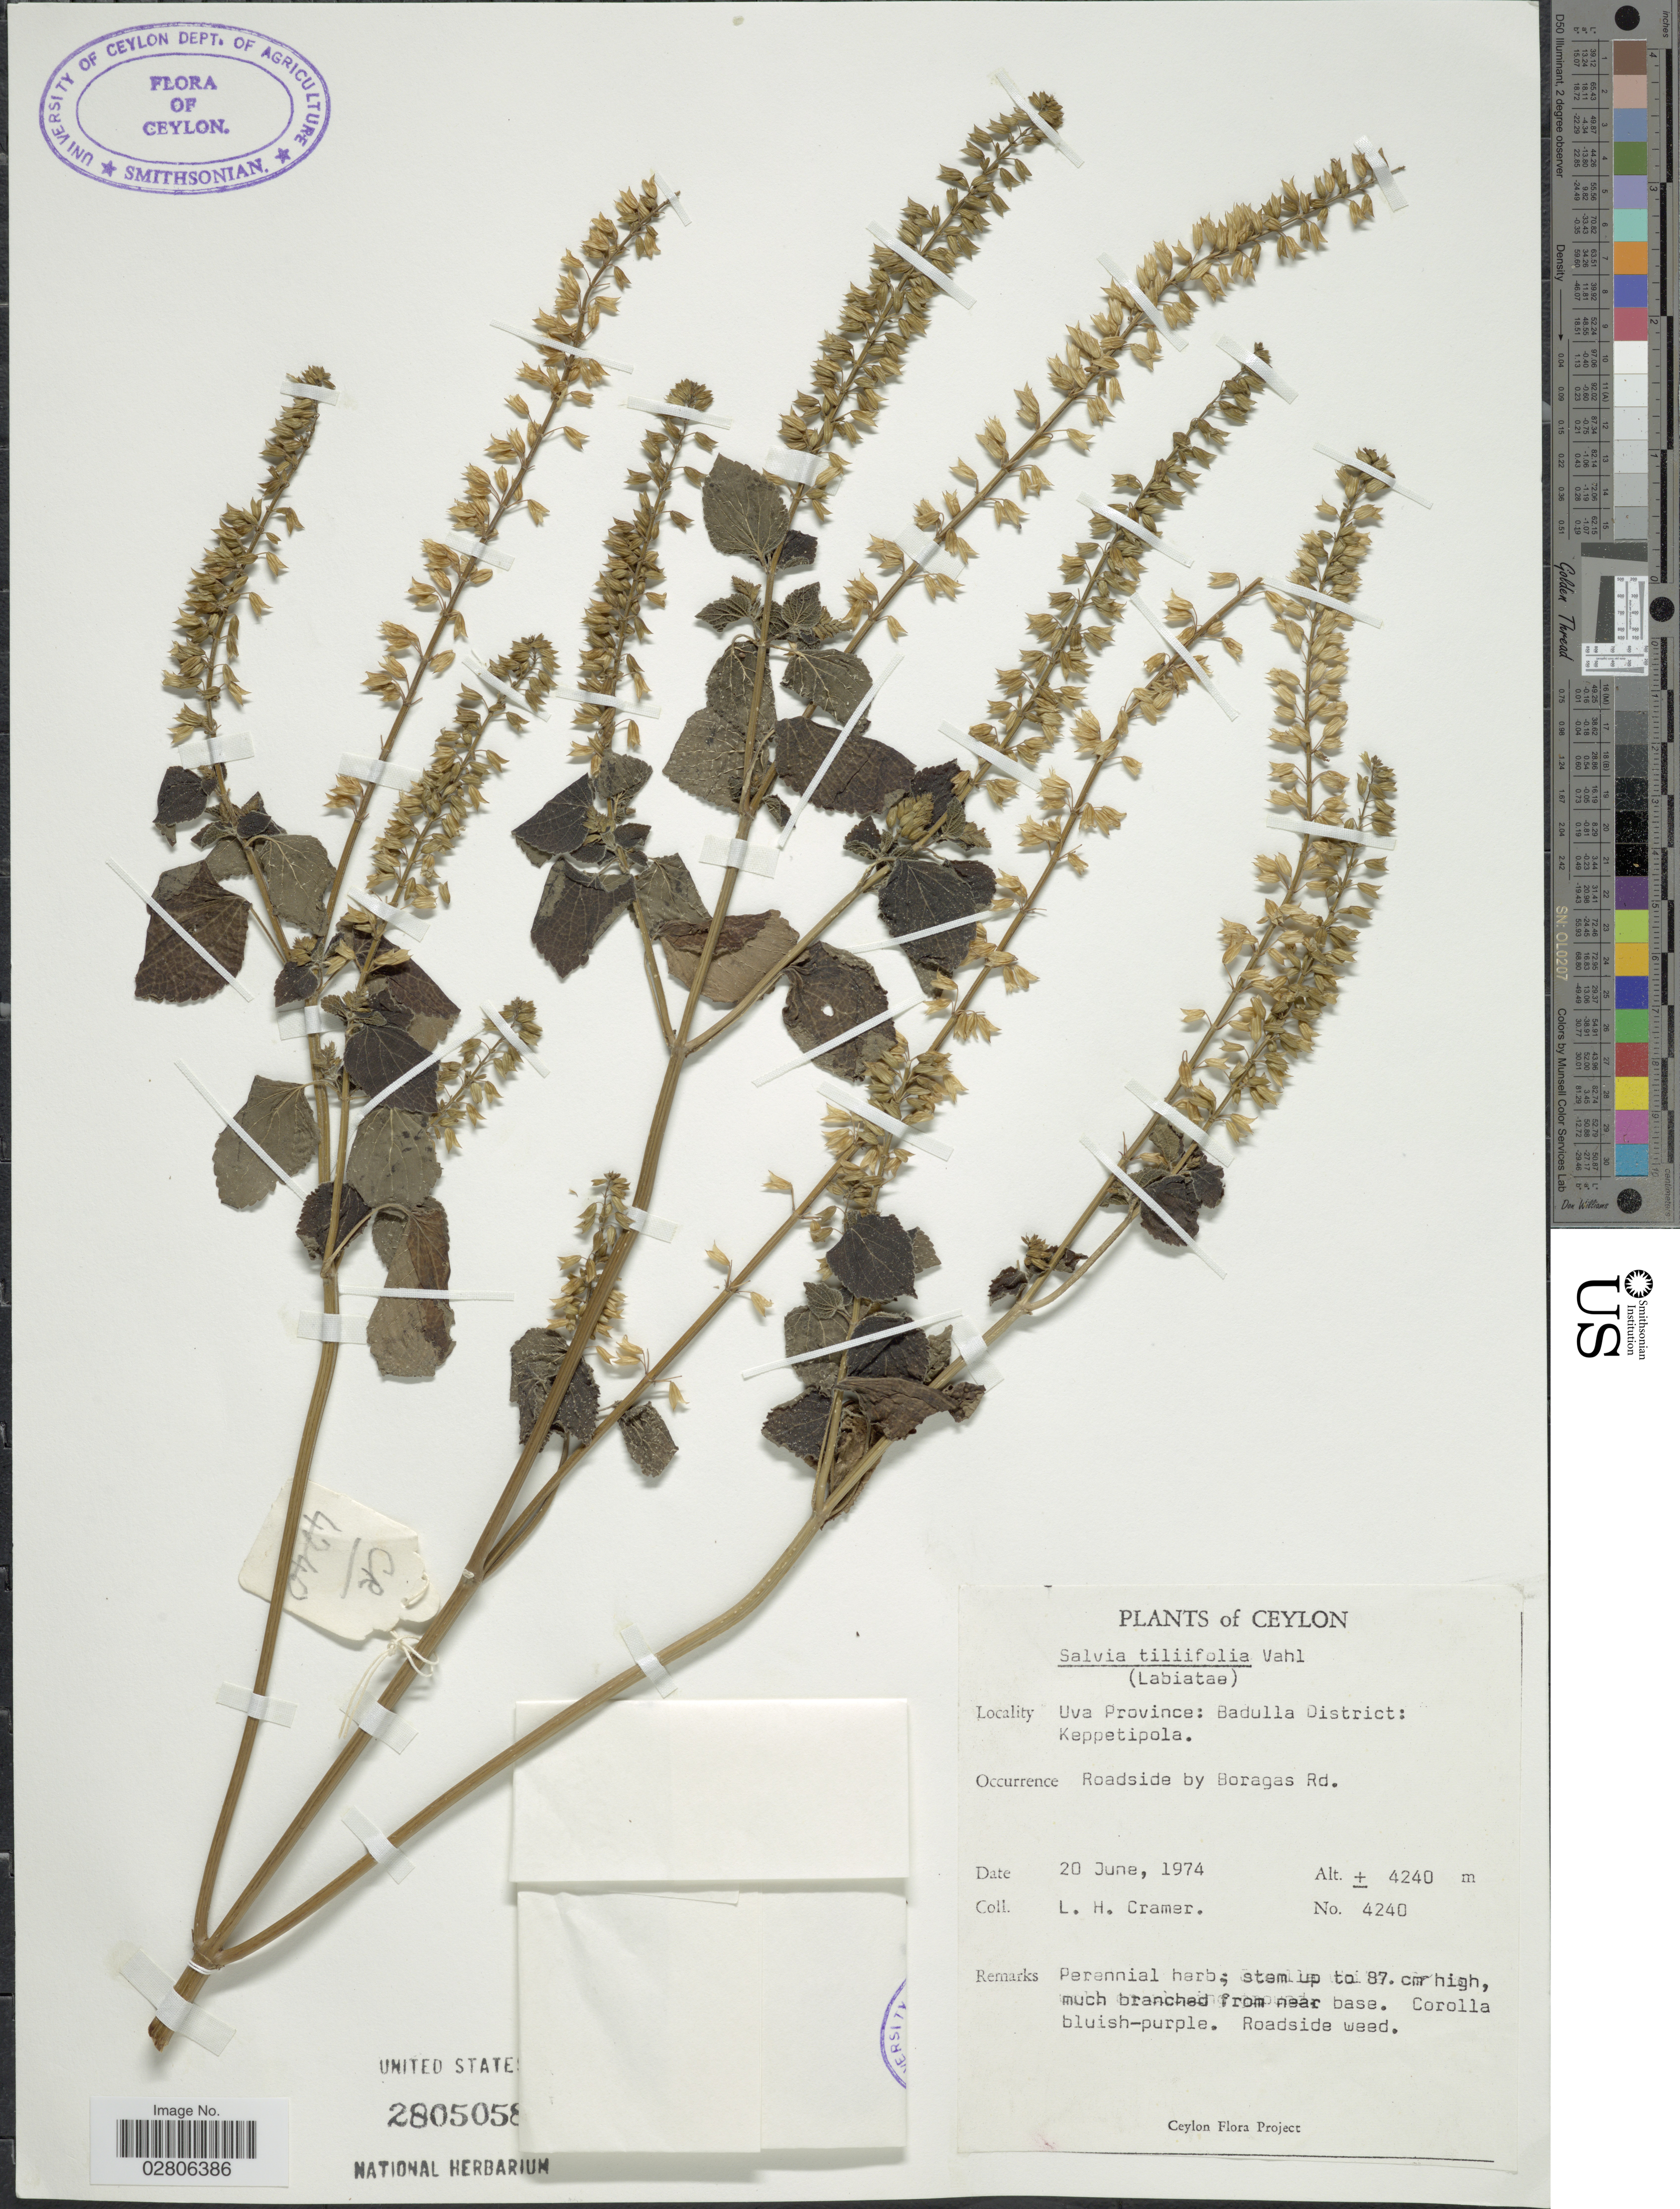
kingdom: Plantae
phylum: Tracheophyta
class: Magnoliopsida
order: Lamiales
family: Lamiaceae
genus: Salvia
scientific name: Salvia tiliifolia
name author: Vahl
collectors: L. H. Cramer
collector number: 4240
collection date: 1974-06-20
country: Sri Lanka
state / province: Uva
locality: Ceylon. Badulla District: Keppetipola. Roadside by Boragas Rd.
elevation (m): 4240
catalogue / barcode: US 2805058